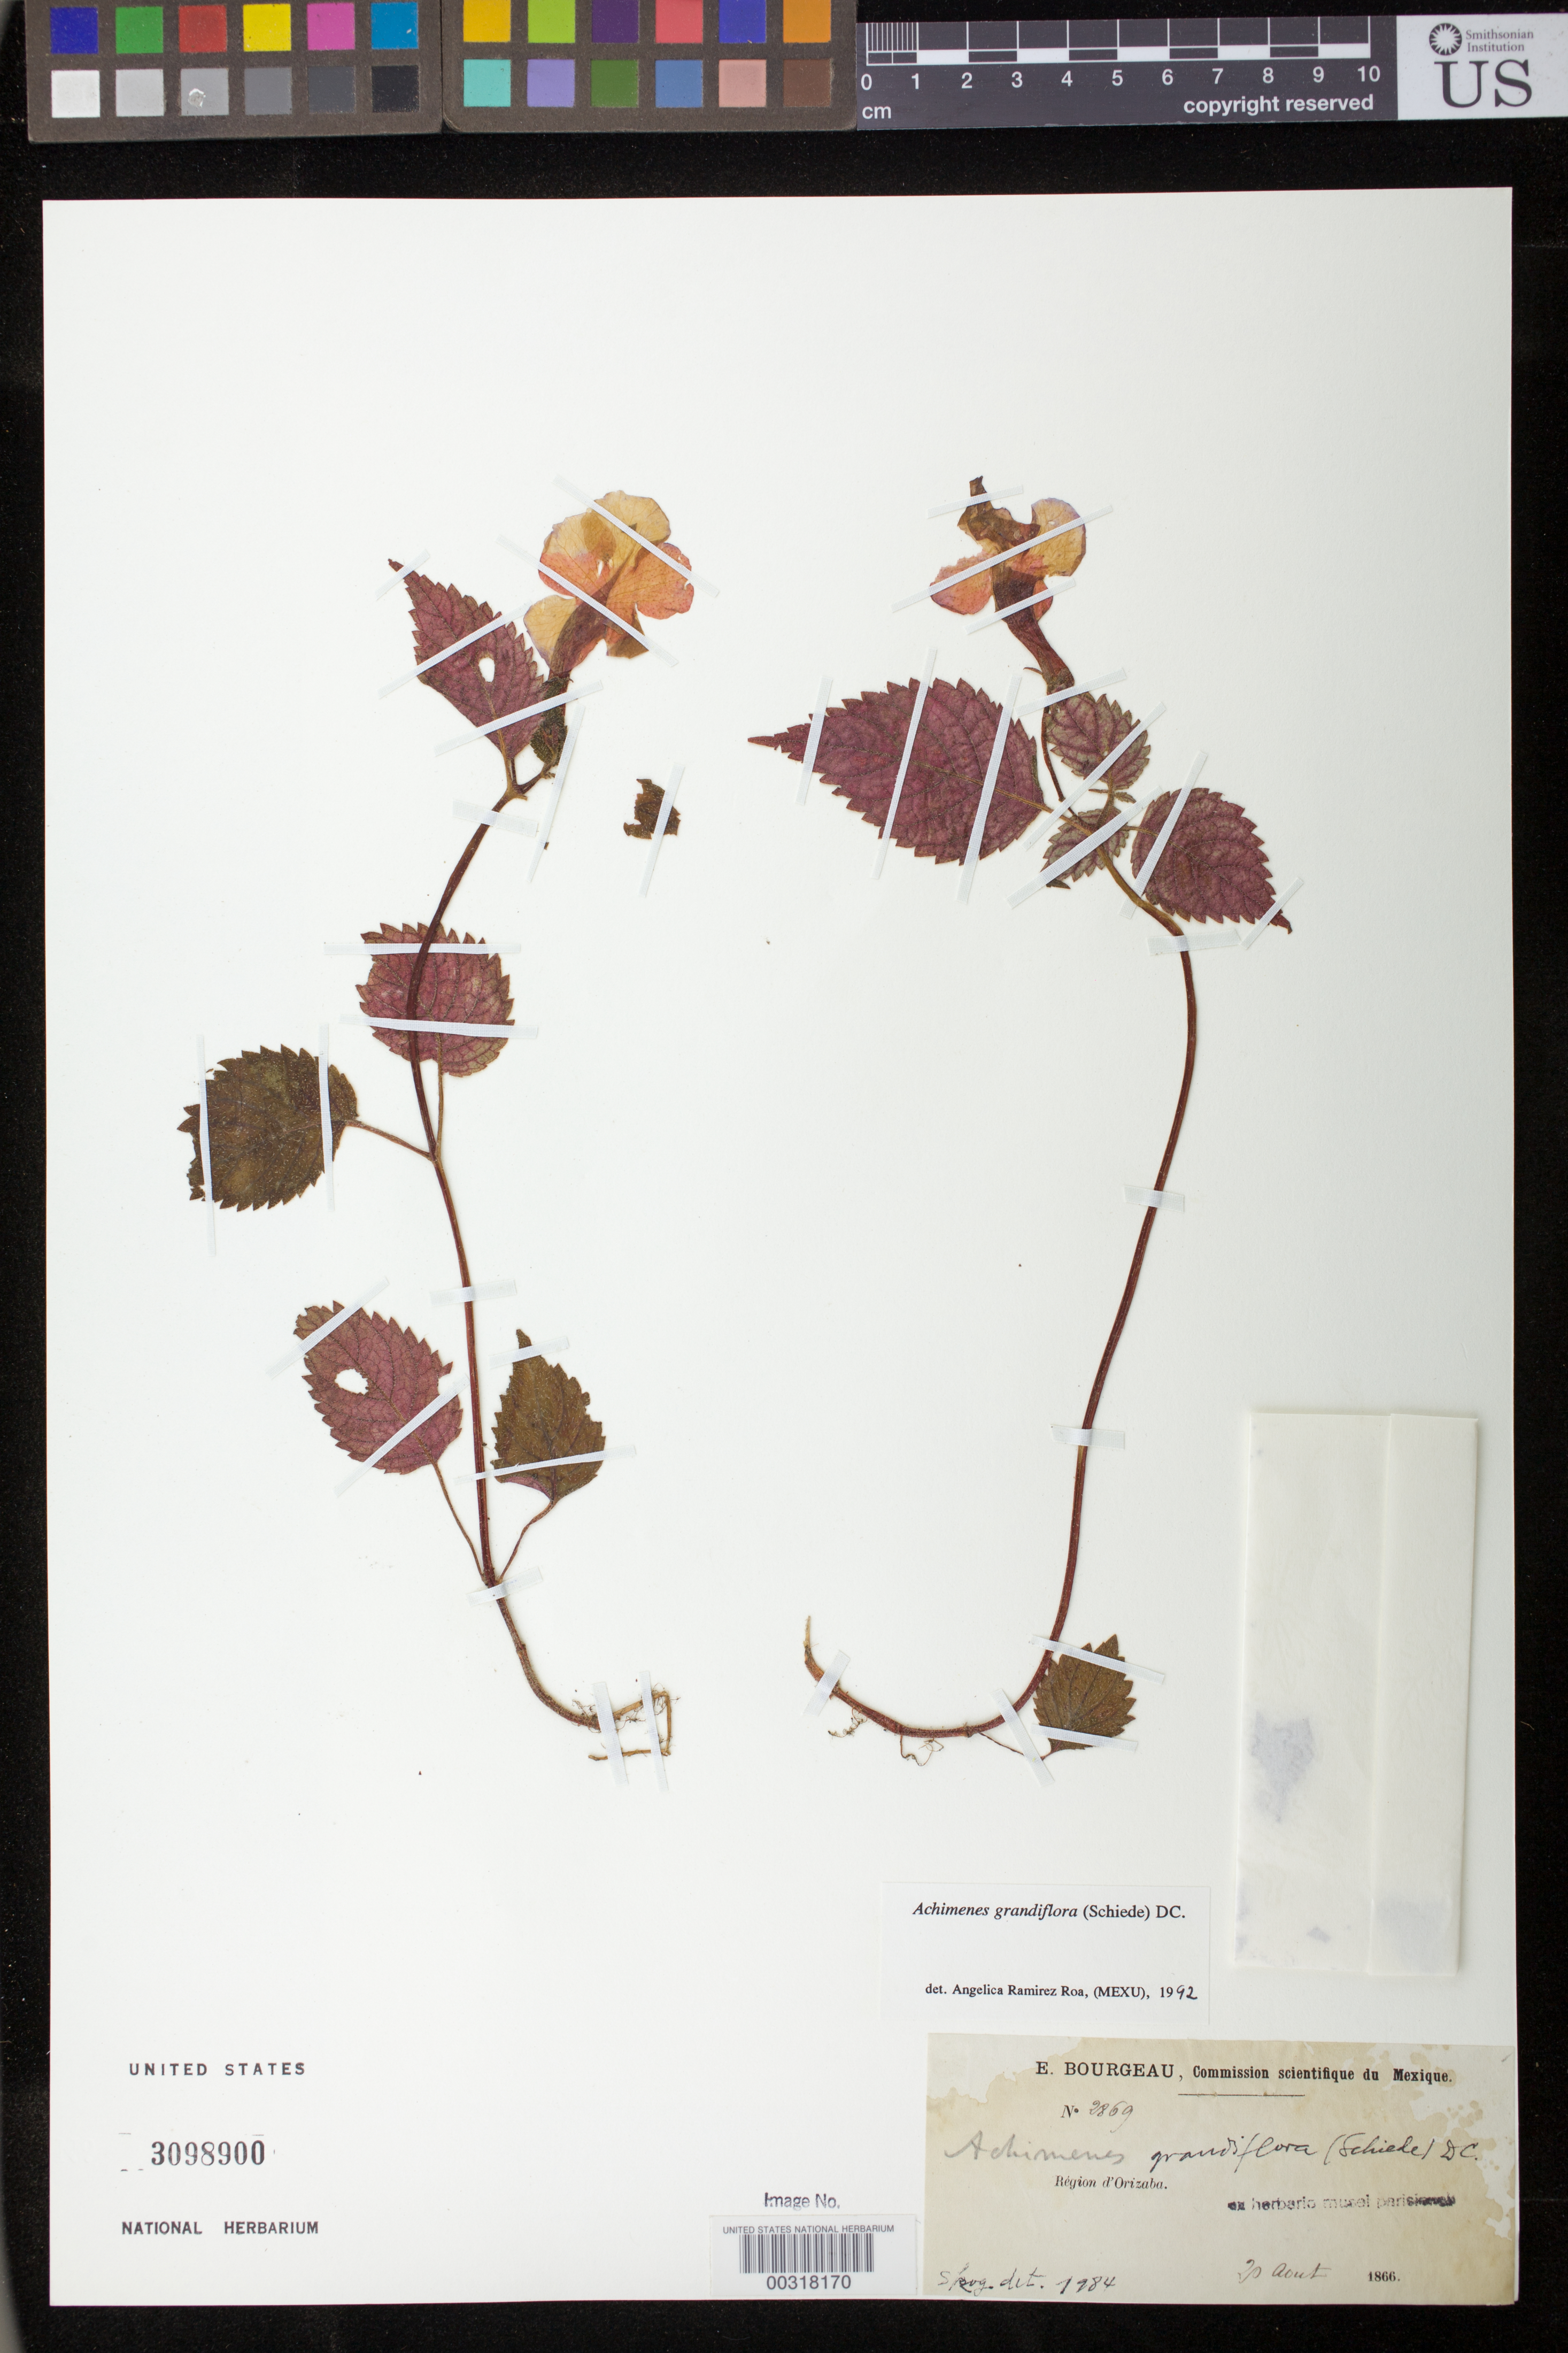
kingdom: Plantae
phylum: Tracheophyta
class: Magnoliopsida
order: Lamiales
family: Gesneriaceae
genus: Achimenes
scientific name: Achimenes grandiflora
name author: (Schiede) DC.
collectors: E. Bourgeau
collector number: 2869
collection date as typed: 20 Aug 1866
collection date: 1866-08-20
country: Mexico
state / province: Veracruz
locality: Region of Orizaba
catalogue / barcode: US 3098900